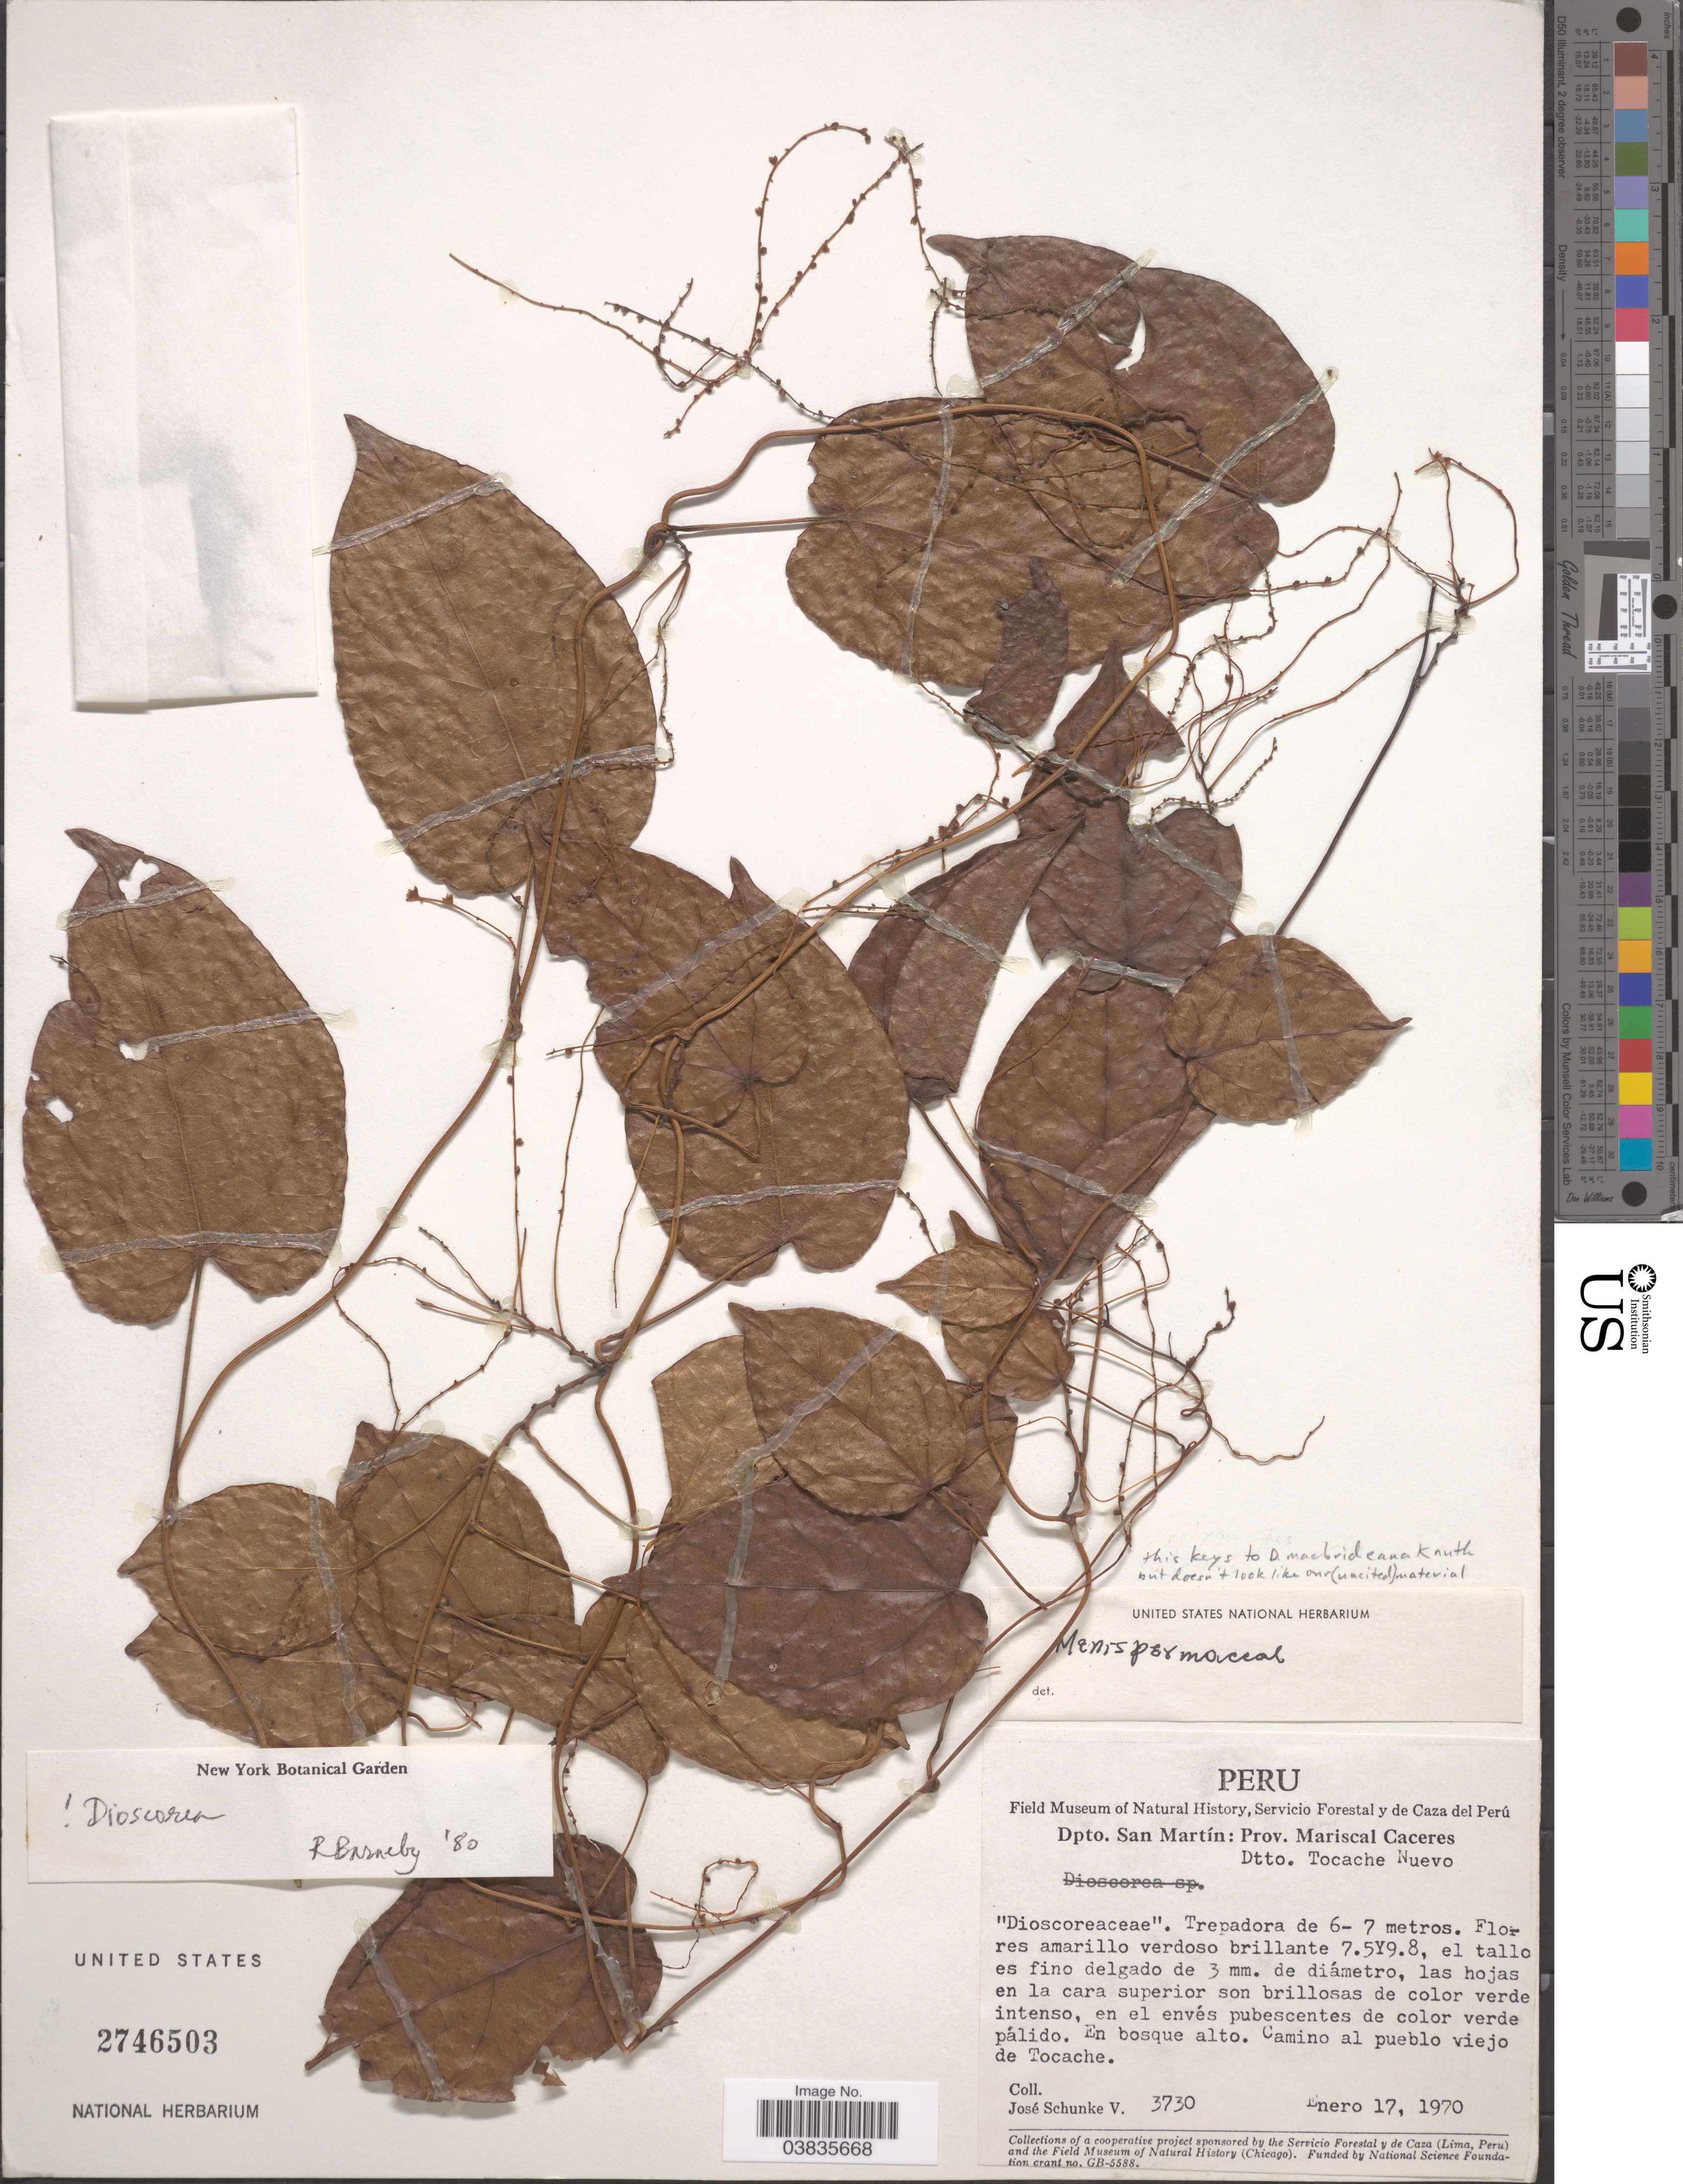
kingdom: Plantae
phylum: Tracheophyta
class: Liliopsida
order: Dioscoreales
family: Dioscoreaceae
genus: Dioscorea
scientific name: Dioscorea sp.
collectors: J. Schunke Vigo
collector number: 3730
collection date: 1970-01-17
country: Peru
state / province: San Martín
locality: Dpto. San Martín: Prov. Mariscal Caceres. Dtto. Tocache Nuevo. Camino al pueblo viejo de Tocache.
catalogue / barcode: US 2746503